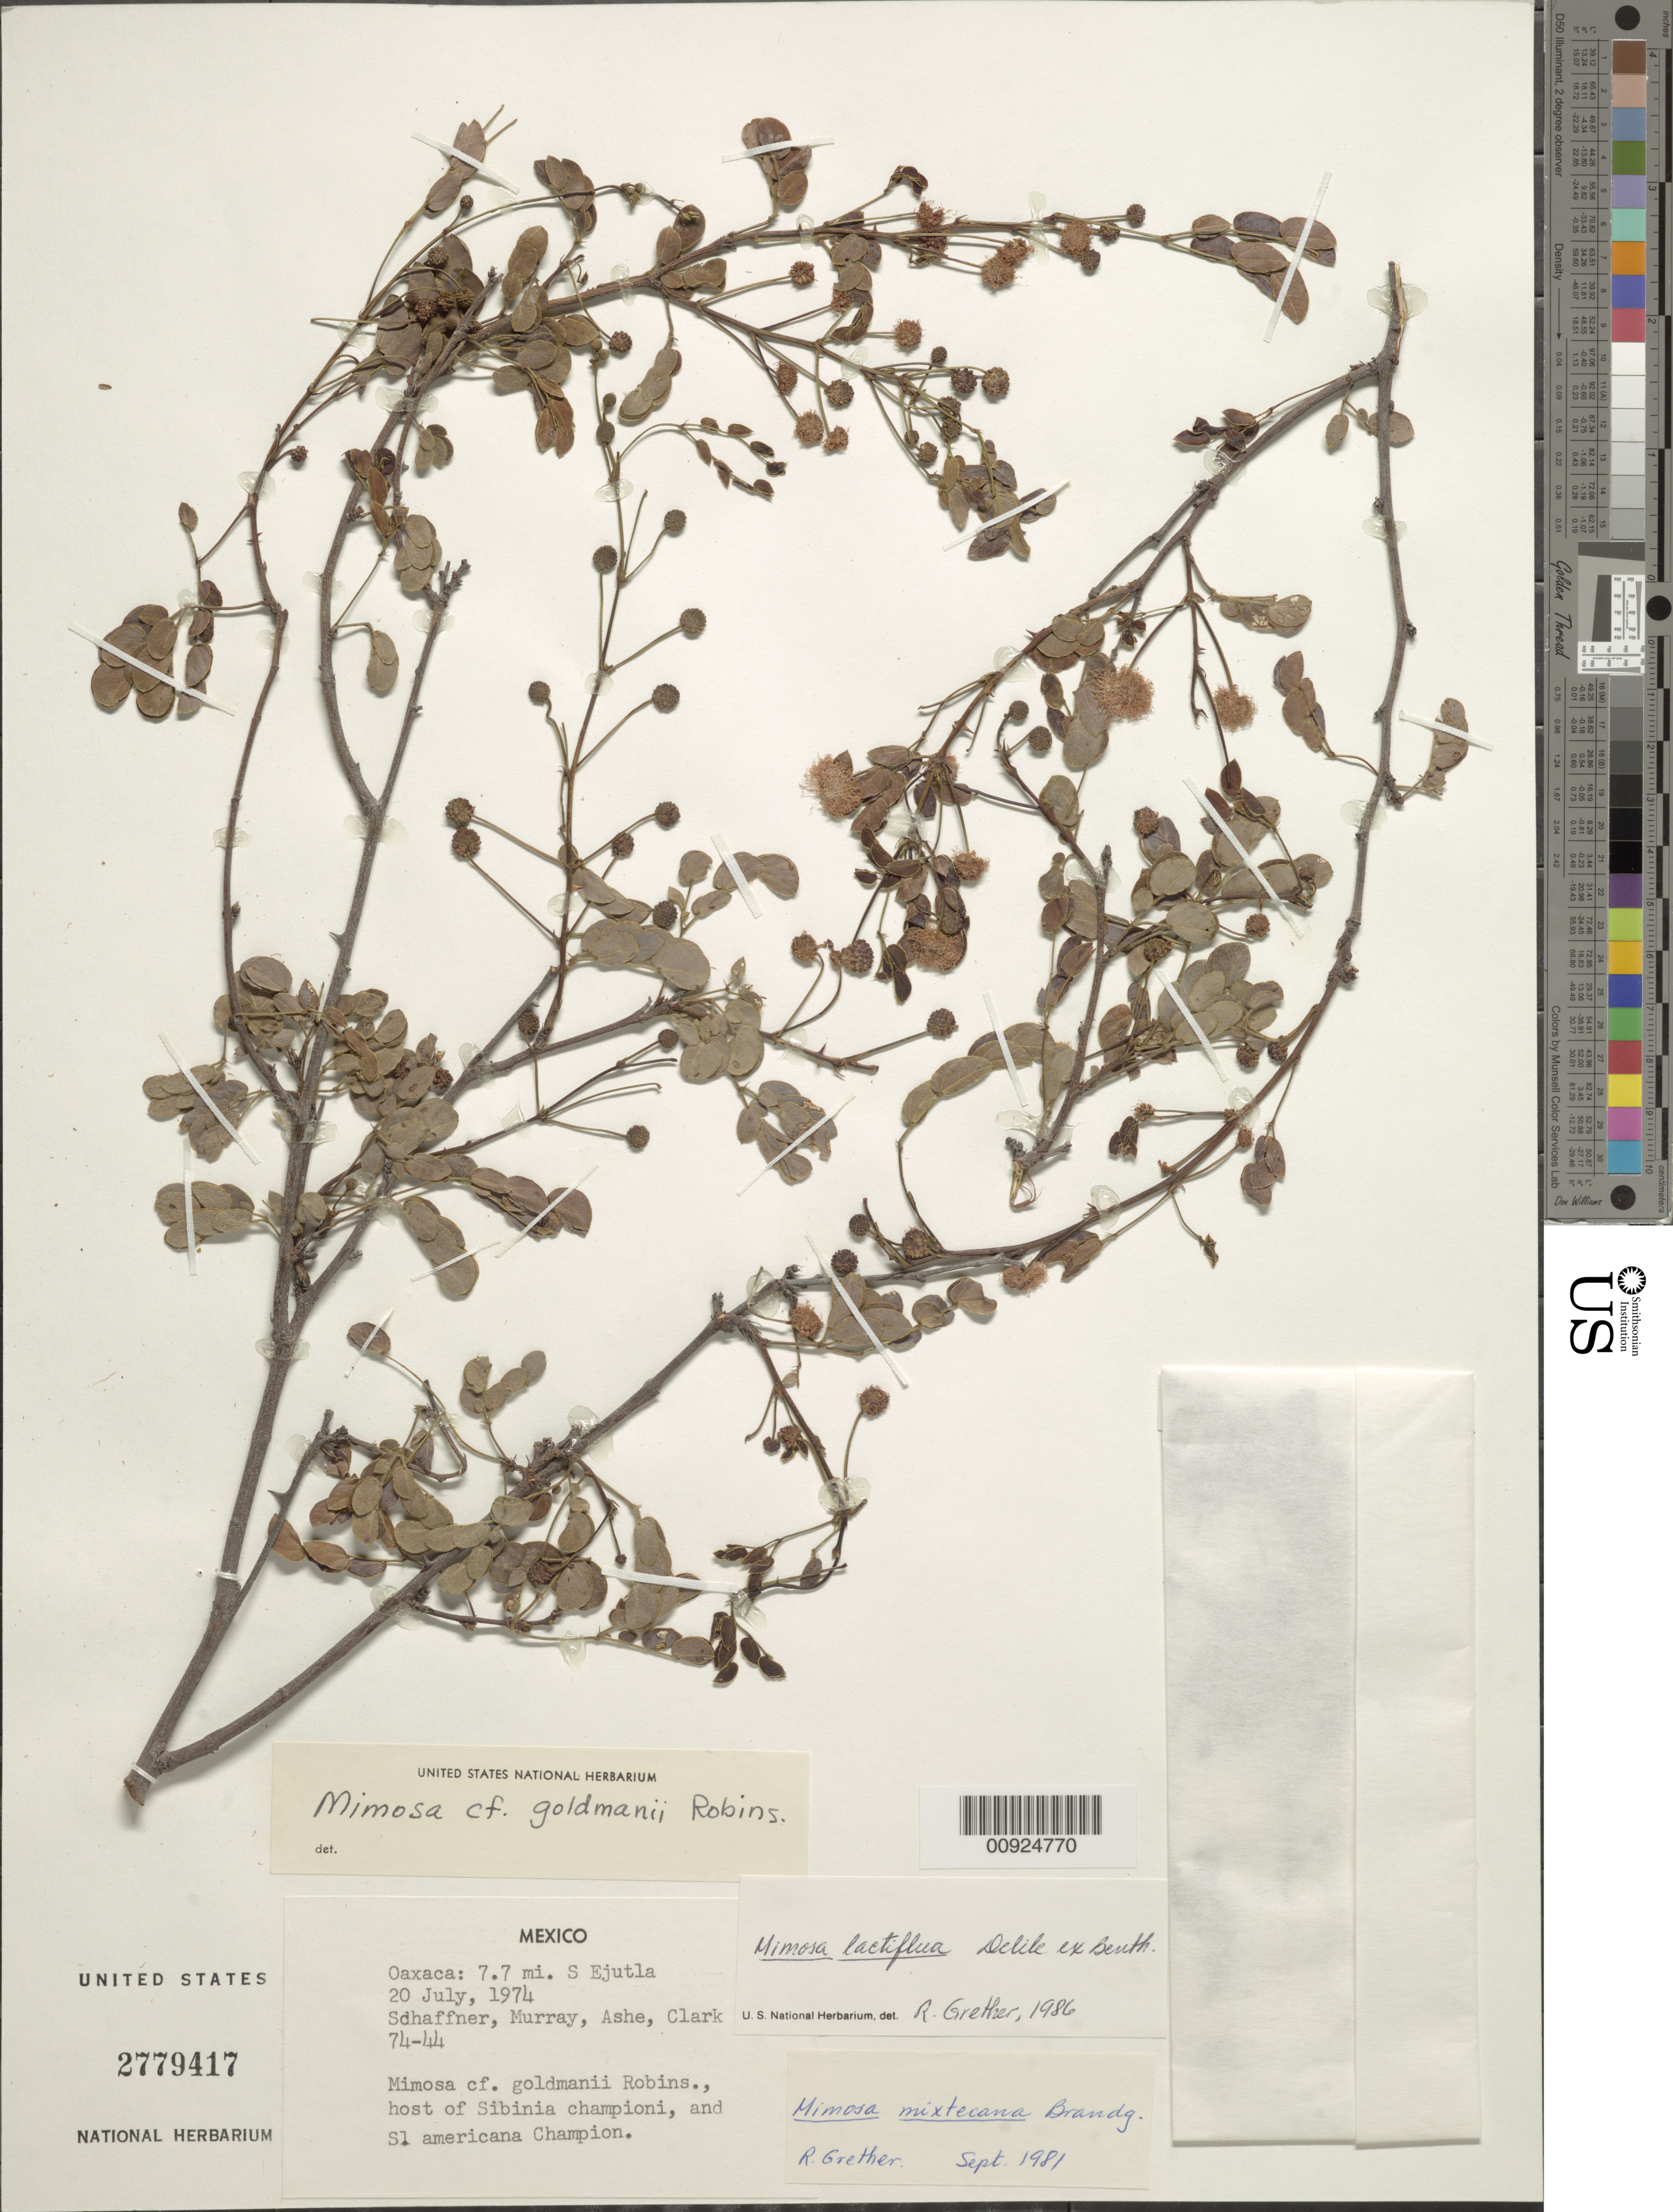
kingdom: Plantae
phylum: Tracheophyta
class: Magnoliopsida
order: Fabales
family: Fabaceae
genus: Mimosa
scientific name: Mimosa lactiflua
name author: Delile ex Benth.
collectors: -. Schaffner, Murray, --, -- Ashe & -- Clark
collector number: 74-44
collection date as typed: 20 Jul 1974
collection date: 1974-07-20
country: Mexico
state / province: Oaxaca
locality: Oaxaca: 7.7 mi. S Ejutla.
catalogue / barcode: US 2779417